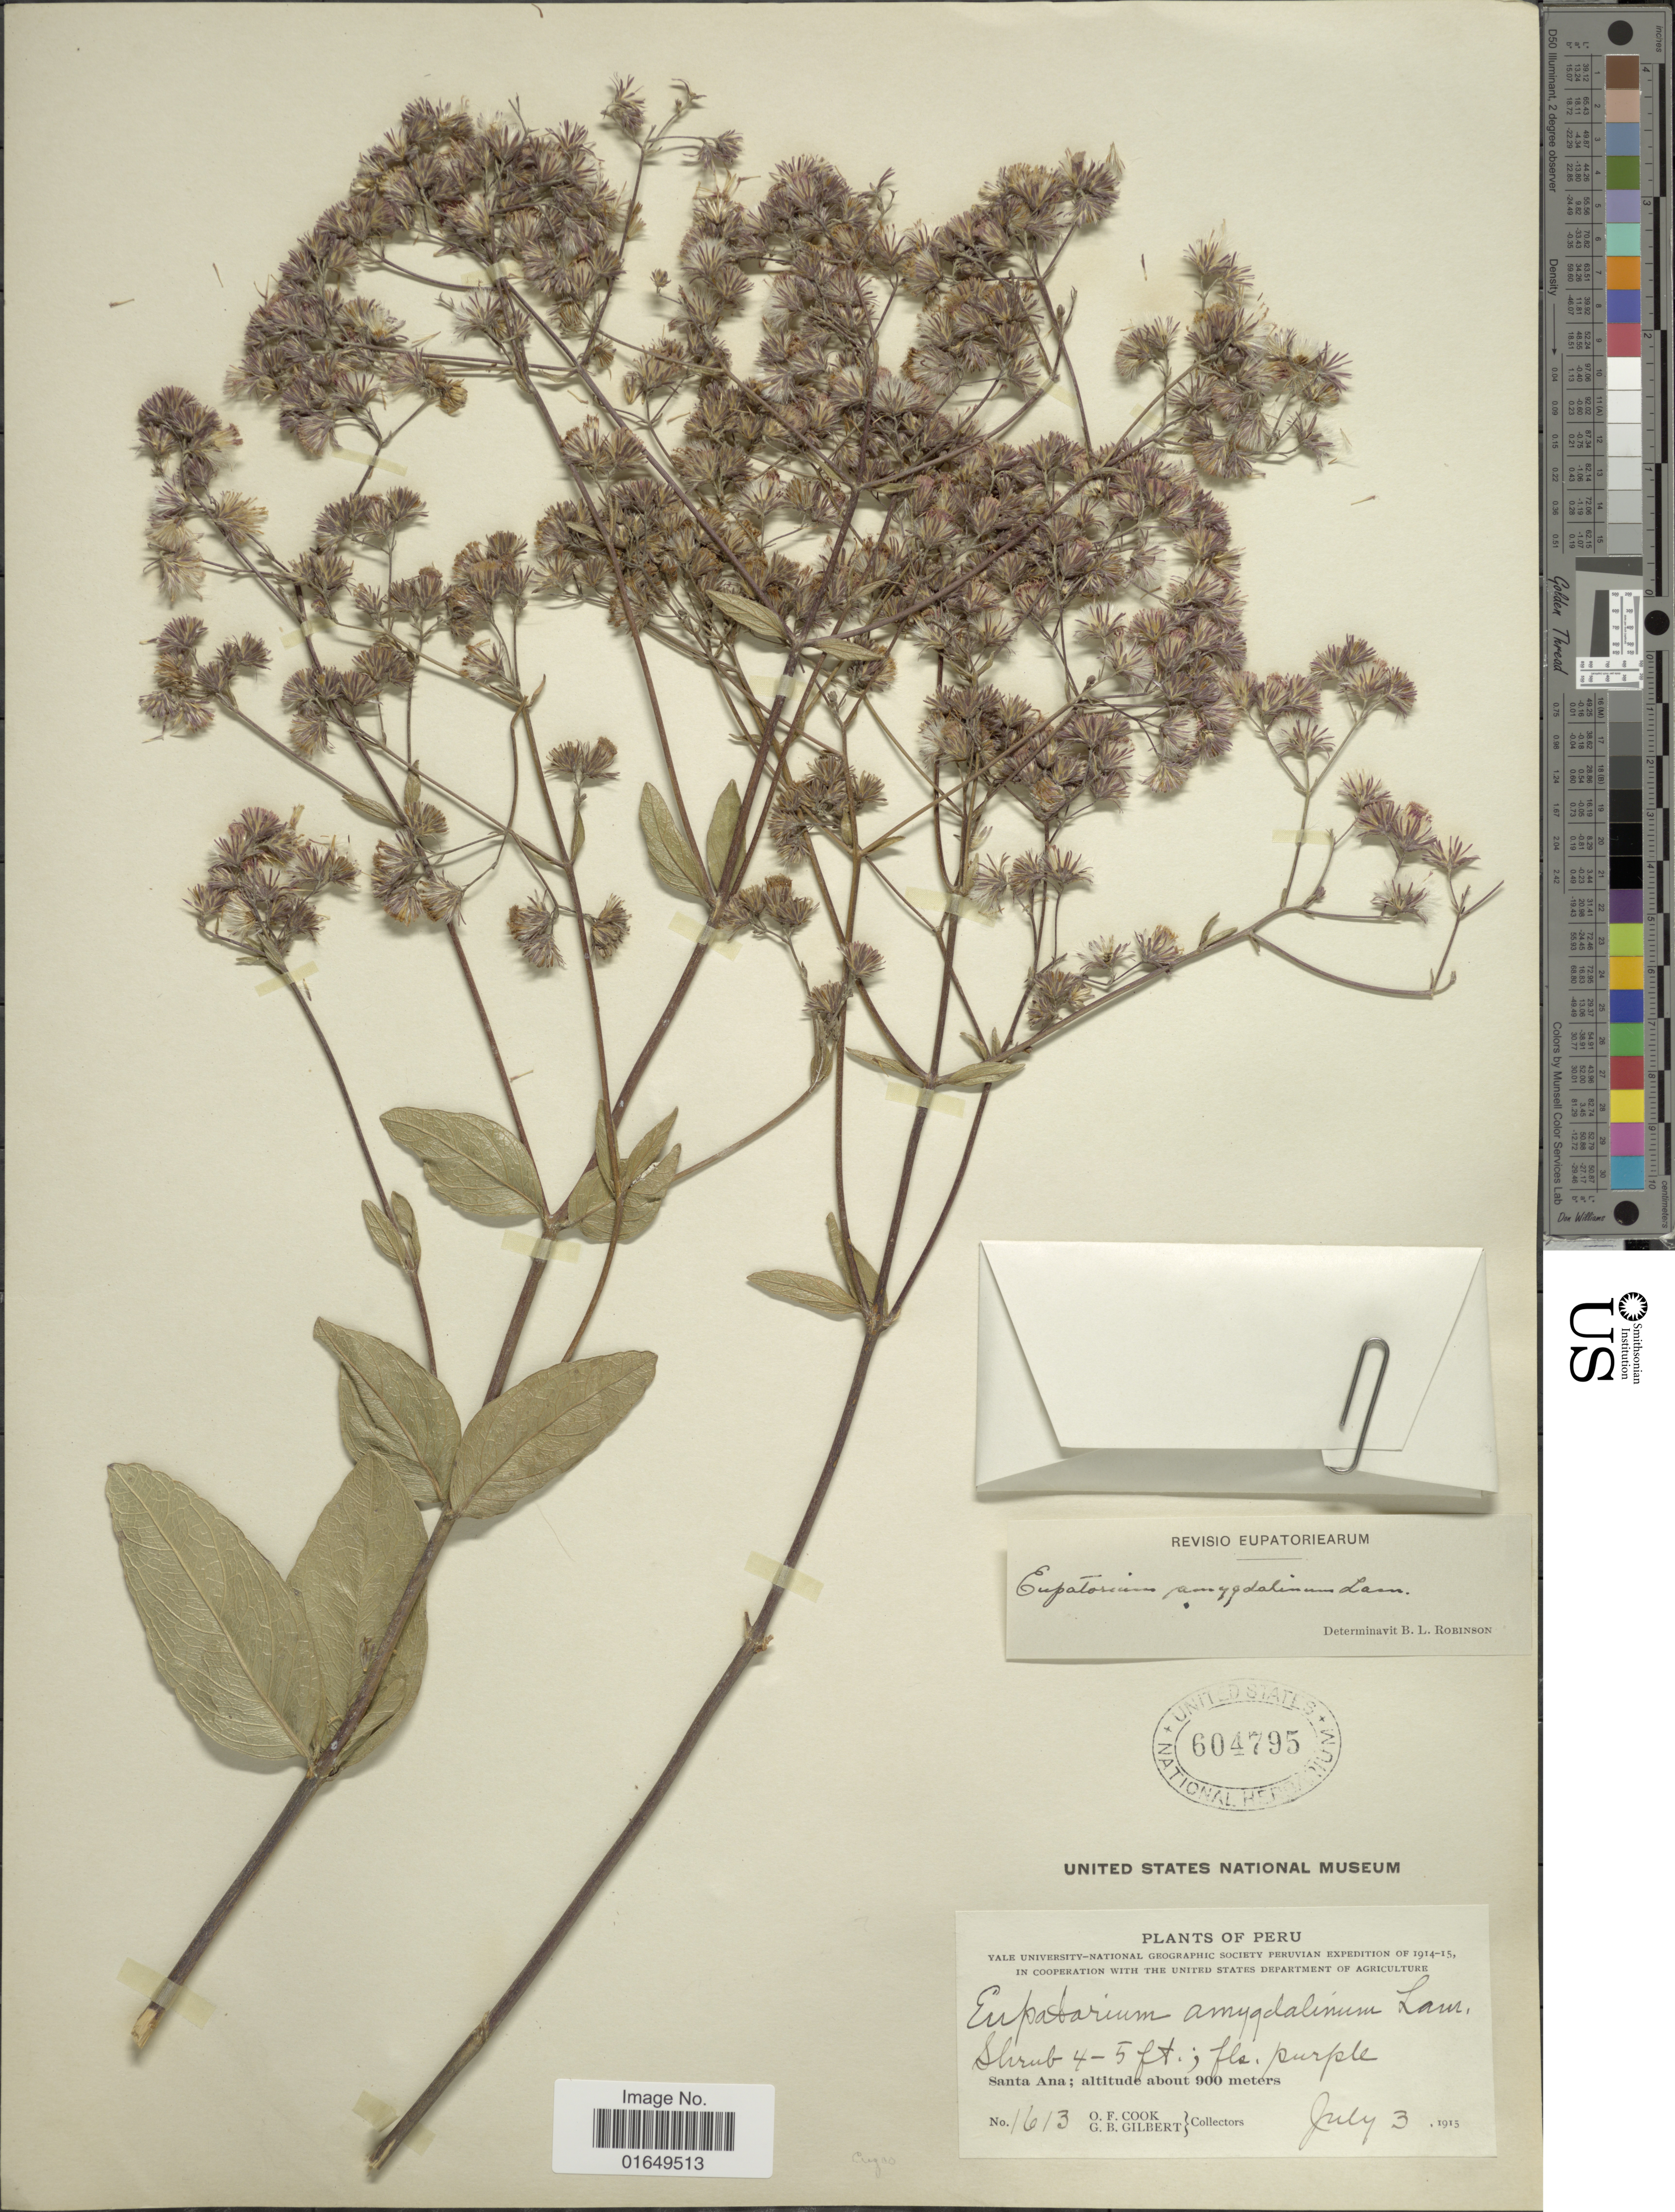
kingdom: Plantae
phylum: Tracheophyta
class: Magnoliopsida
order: Asterales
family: Asteraceae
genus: Ayapana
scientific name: Ayapana amygdalina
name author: (Lam.) R.M. King & H. Rob.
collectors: O. F. Cook & G. B. Gilbert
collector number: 1613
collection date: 1915-07-03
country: Peru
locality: Santa Ana.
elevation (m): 900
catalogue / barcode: US 604795